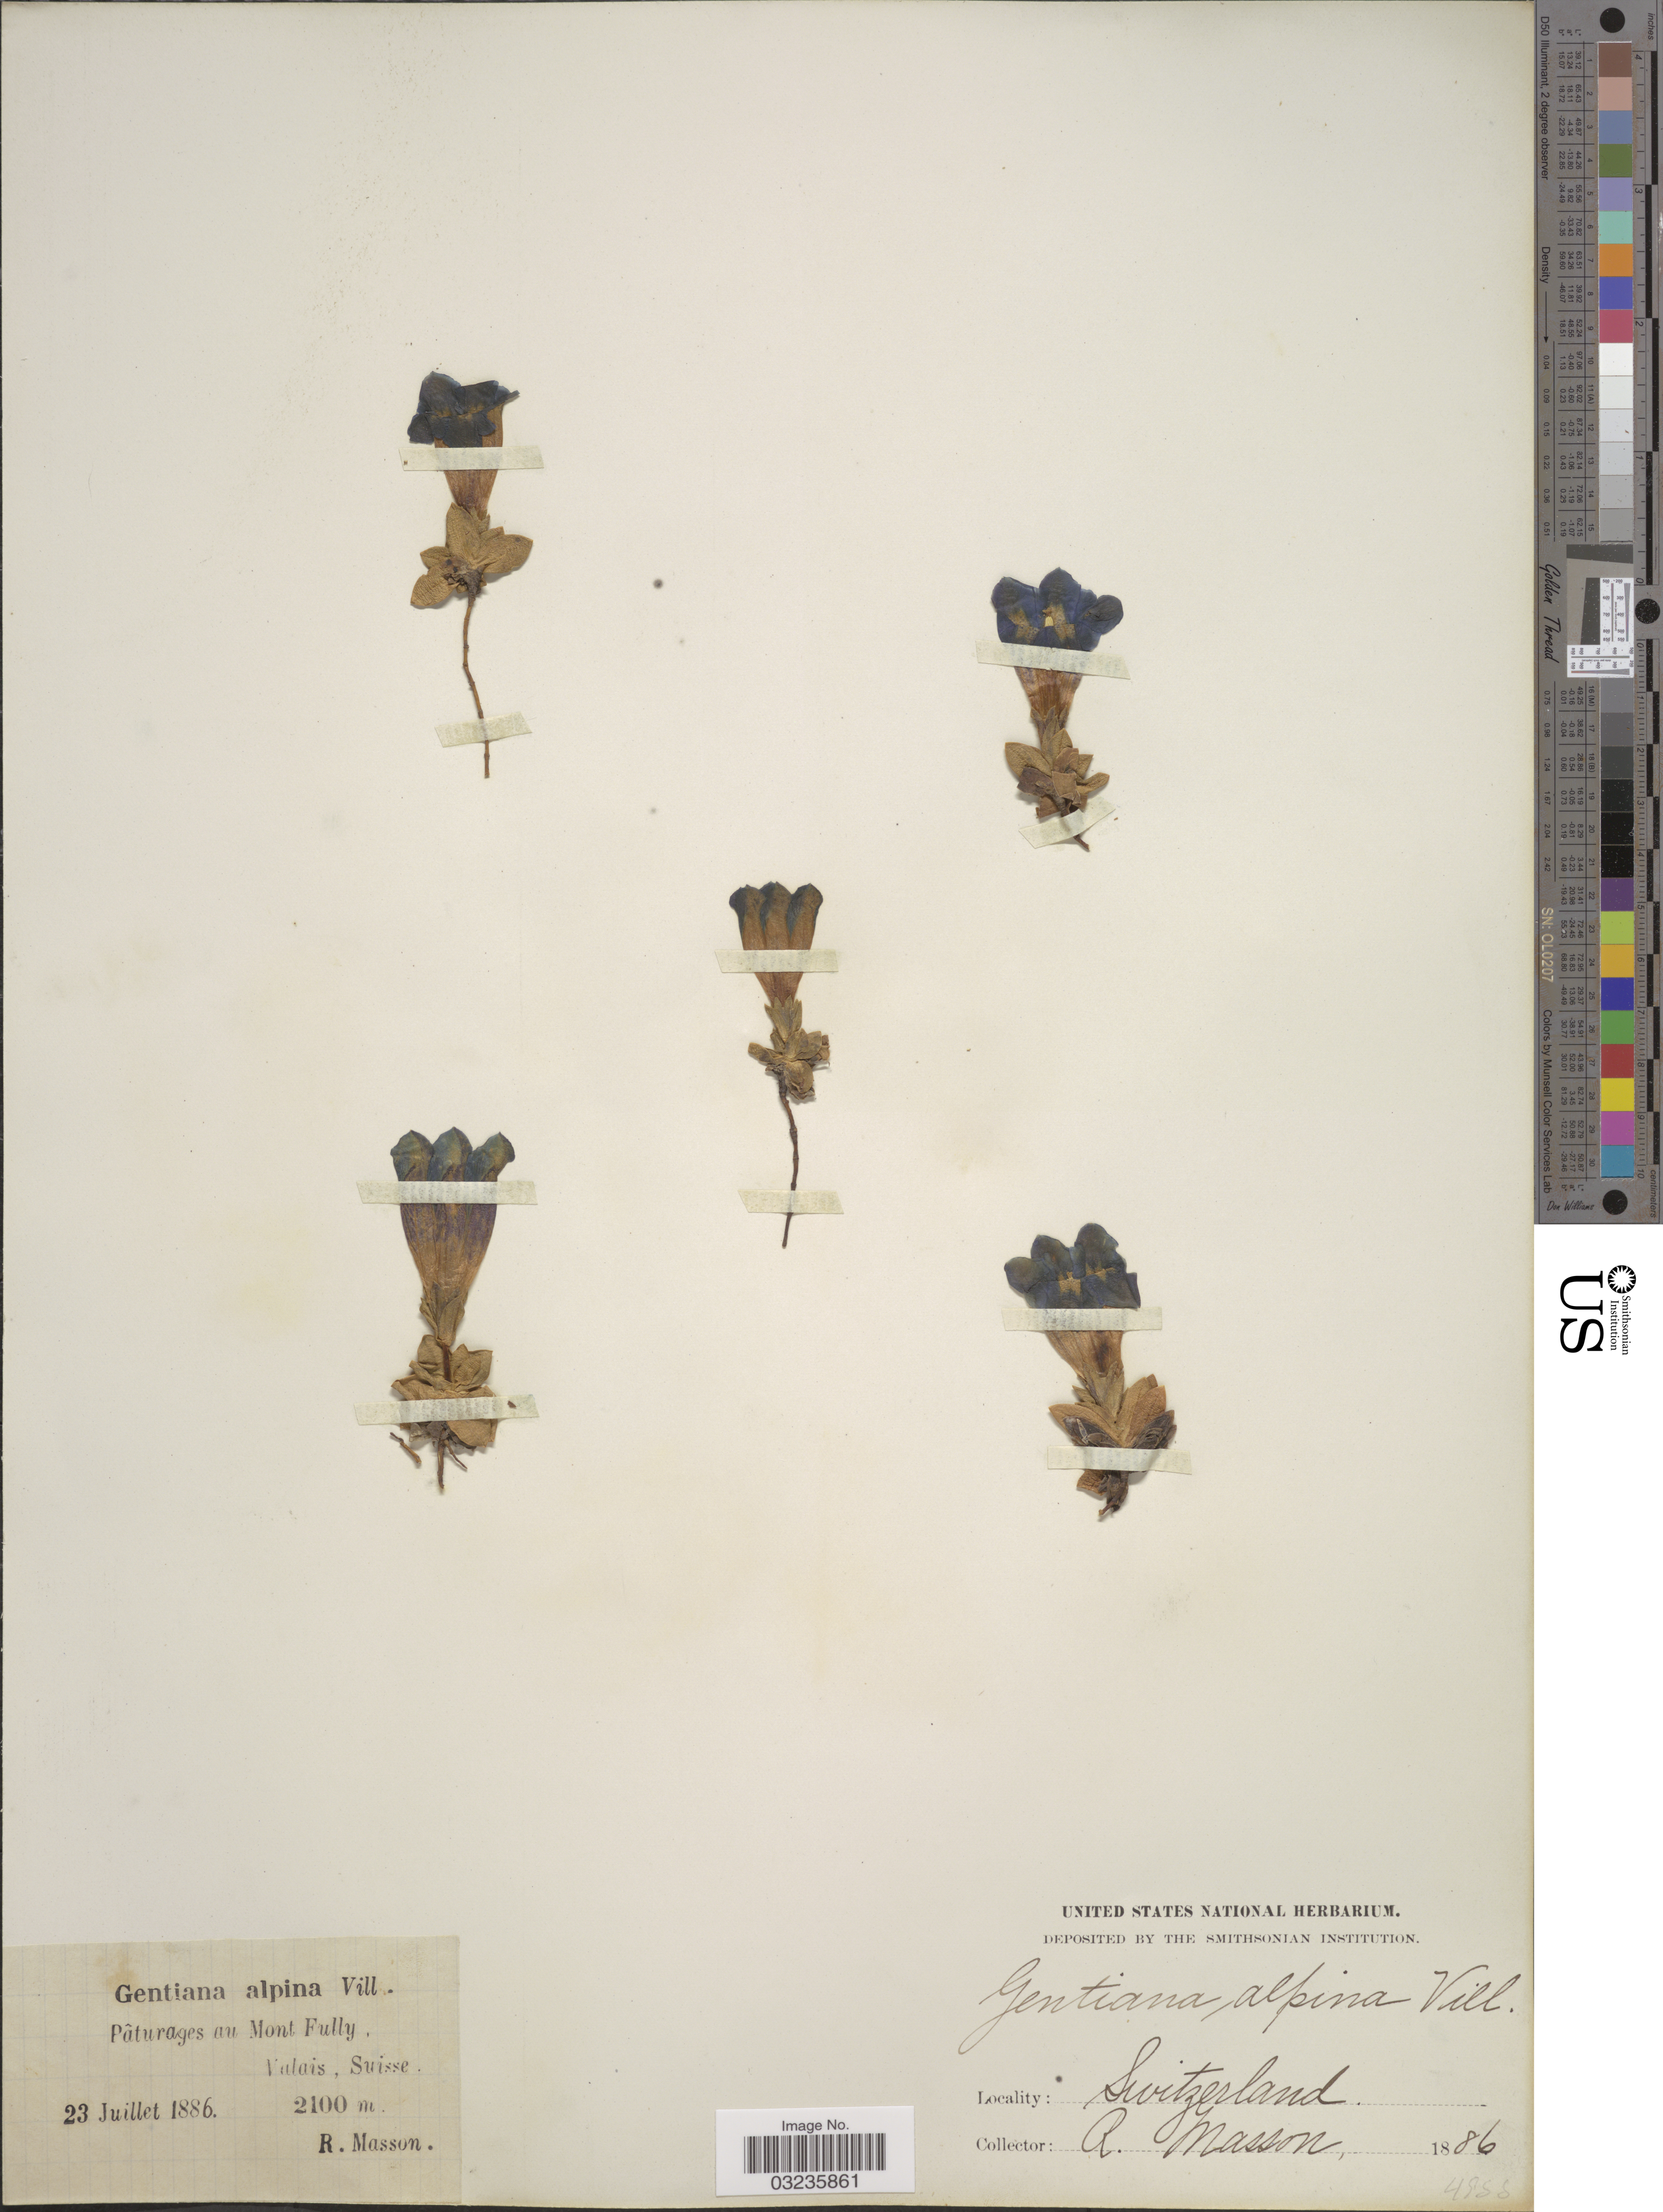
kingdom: Plantae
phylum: Tracheophyta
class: Magnoliopsida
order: Gentianales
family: Gentianaceae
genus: Gentiana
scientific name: Gentiana alpina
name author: Vill.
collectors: R. Masson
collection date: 1886-07-23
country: Switzerland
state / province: Valais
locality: Pâturages au Mont Fully, Suisse.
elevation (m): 2100